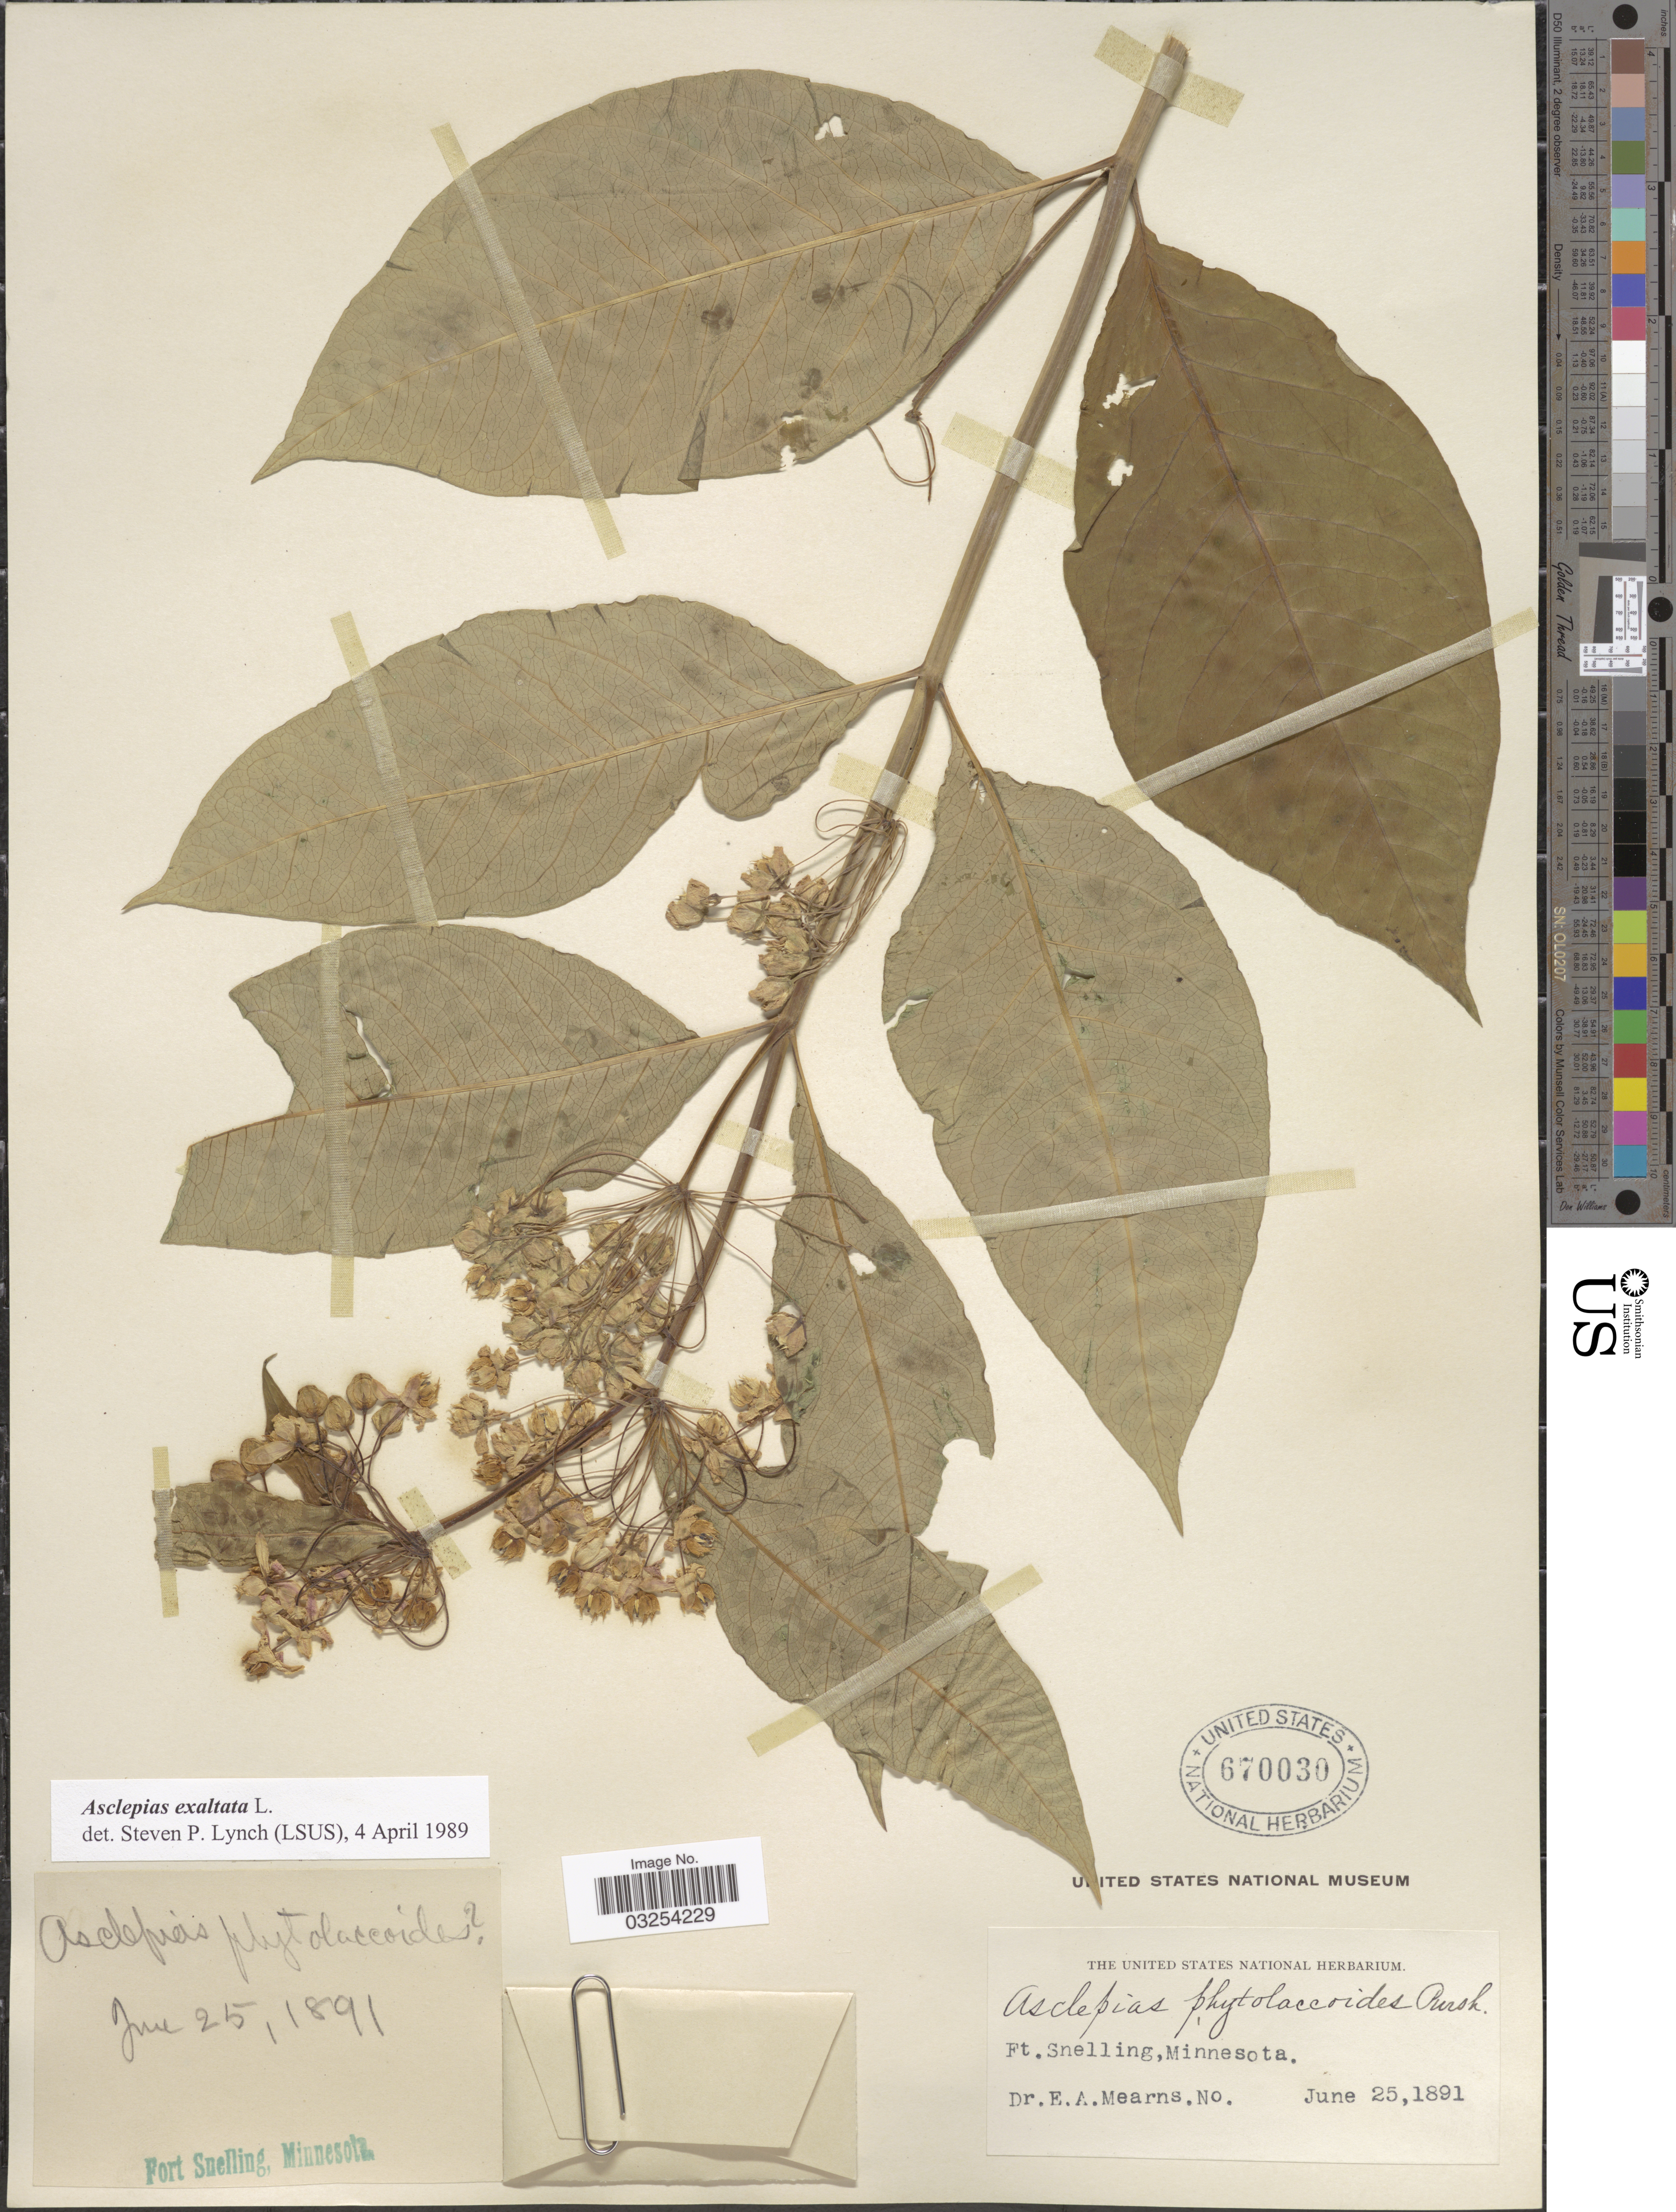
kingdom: Plantae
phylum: Tracheophyta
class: Magnoliopsida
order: Gentianales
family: Apocynaceae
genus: Asclepias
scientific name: Asclepias exaltata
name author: Muhl.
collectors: E. A. Mearns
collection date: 1891-06-25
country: United States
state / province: Minnesota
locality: Fort Snelling.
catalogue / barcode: US 670030